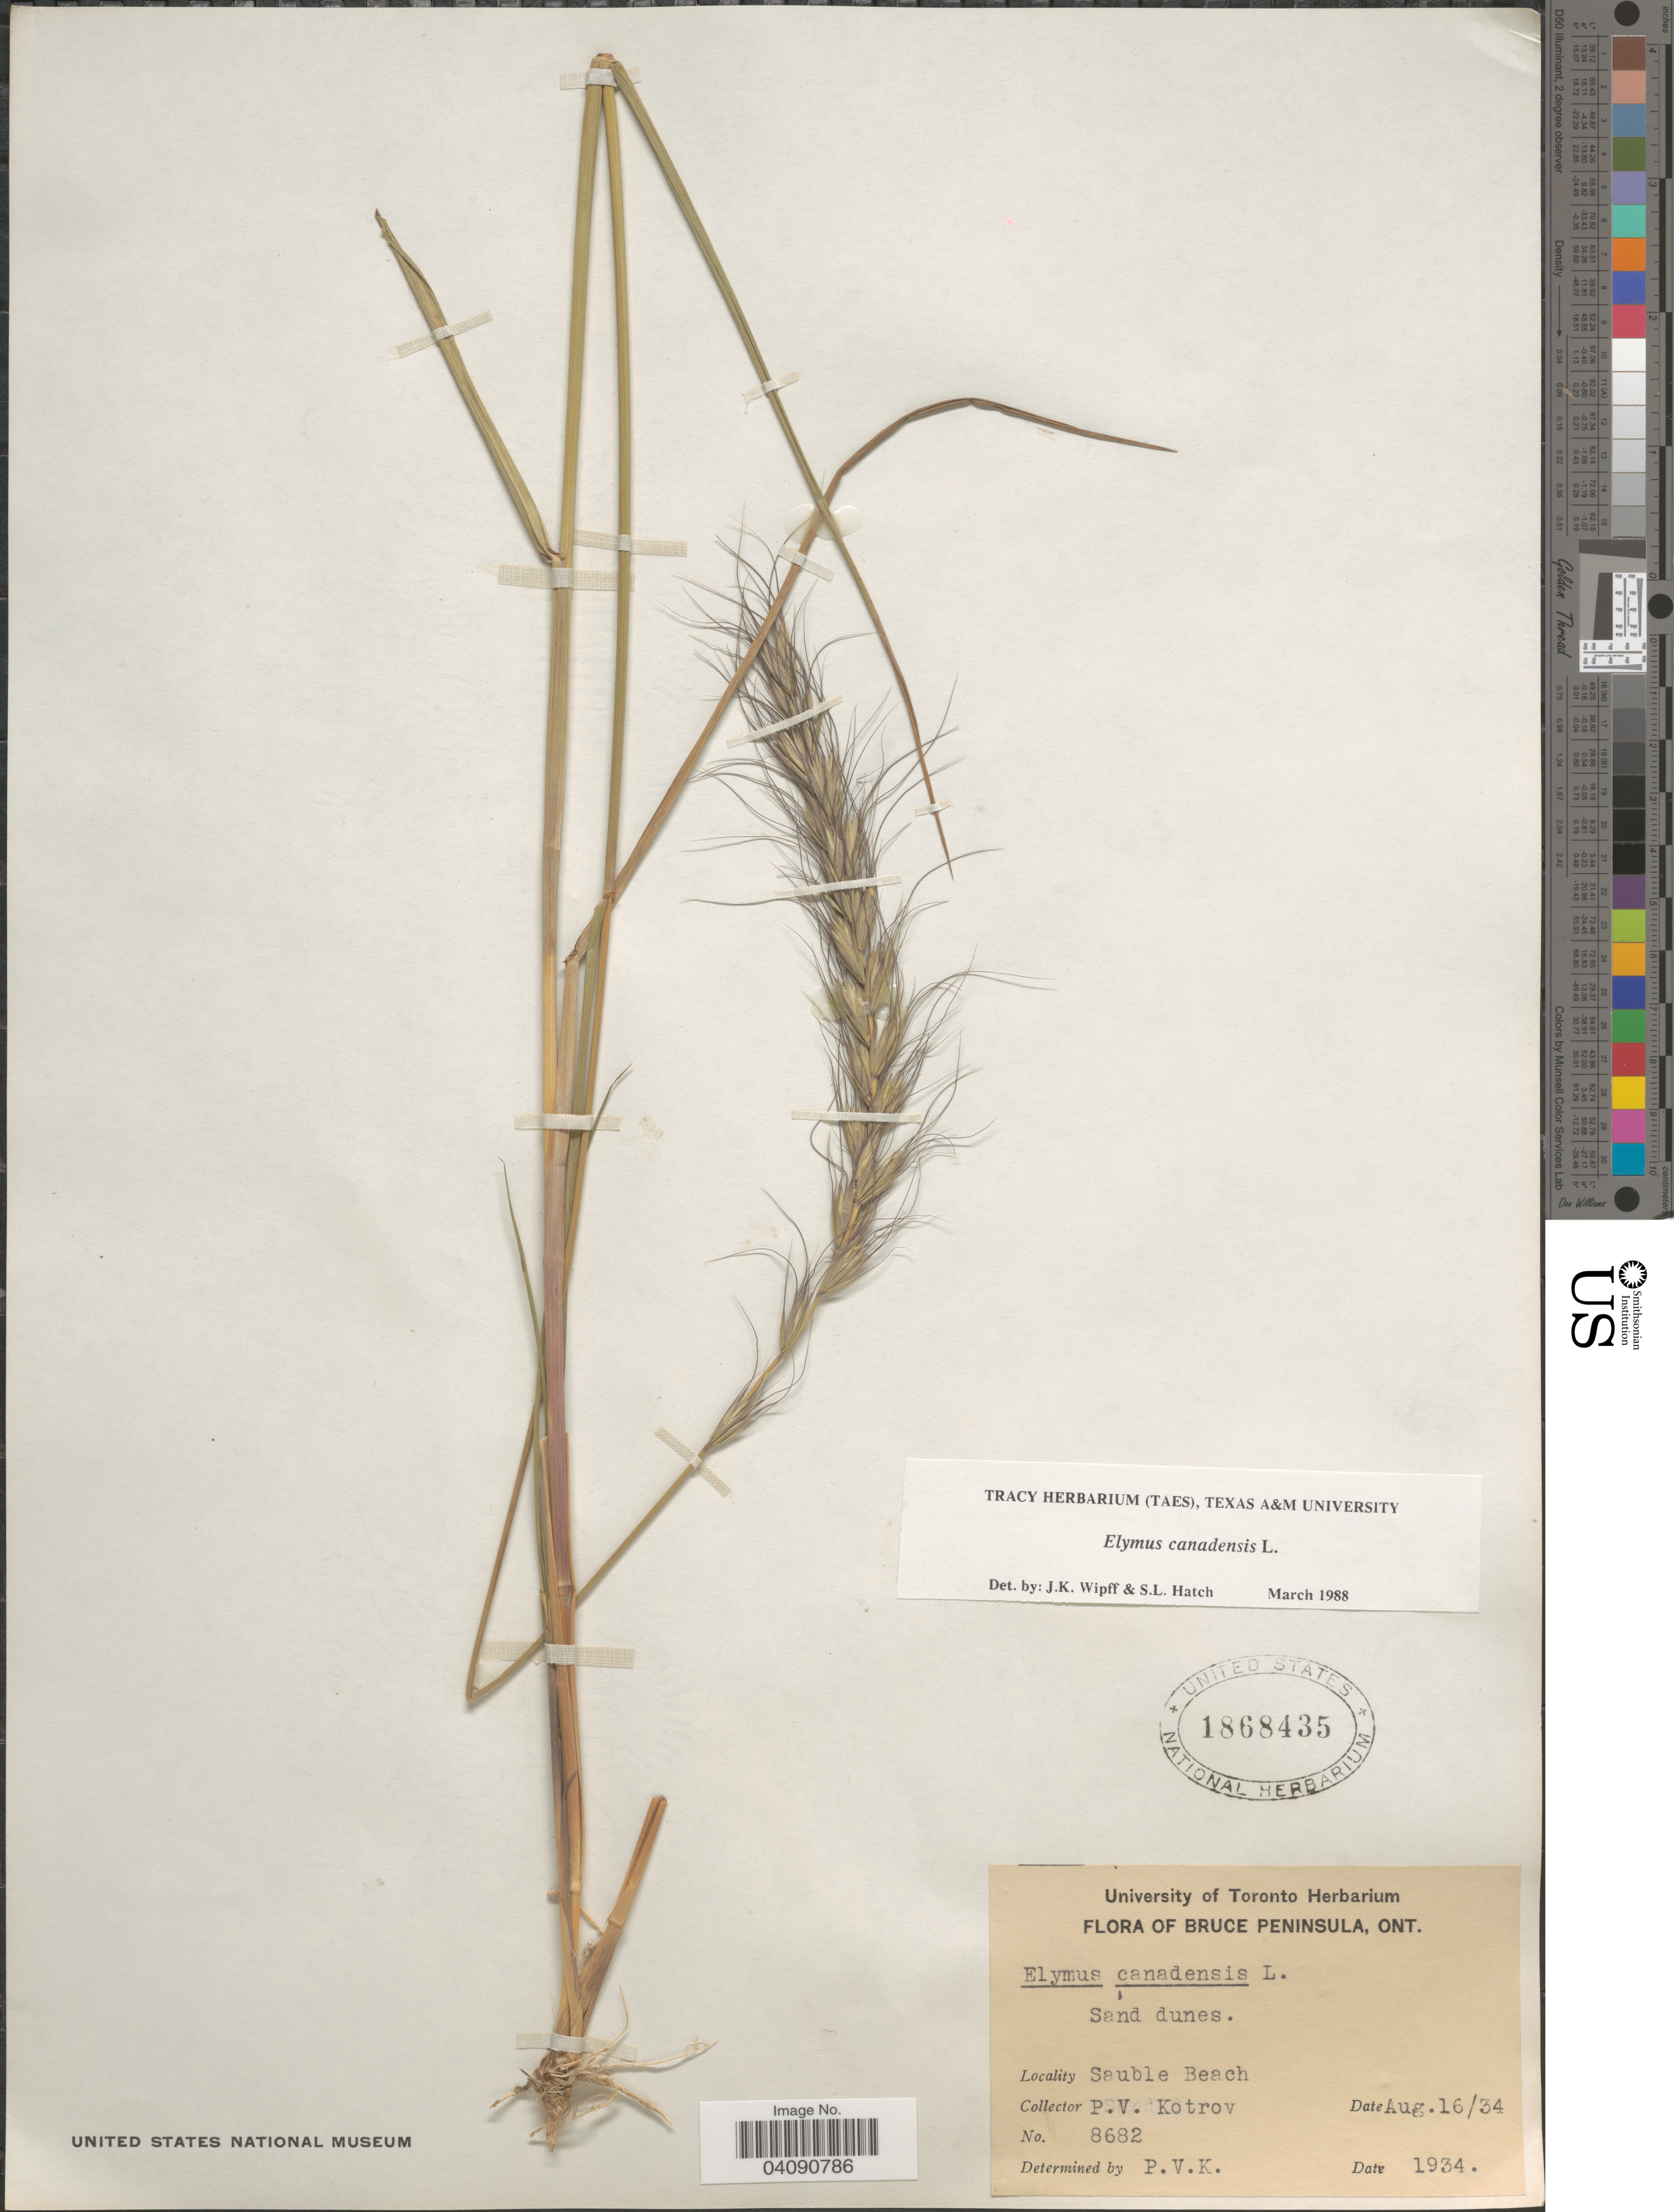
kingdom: Plantae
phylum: Tracheophyta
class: Liliopsida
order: Poales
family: Poaceae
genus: Elymus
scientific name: Elymus canadensis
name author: L.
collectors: P. Kotrov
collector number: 8682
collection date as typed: Transcribed d/m/y: 16/8/34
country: Canada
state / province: Ontario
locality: Bruce Peninsula. Sauble Beach.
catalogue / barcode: US 1868435